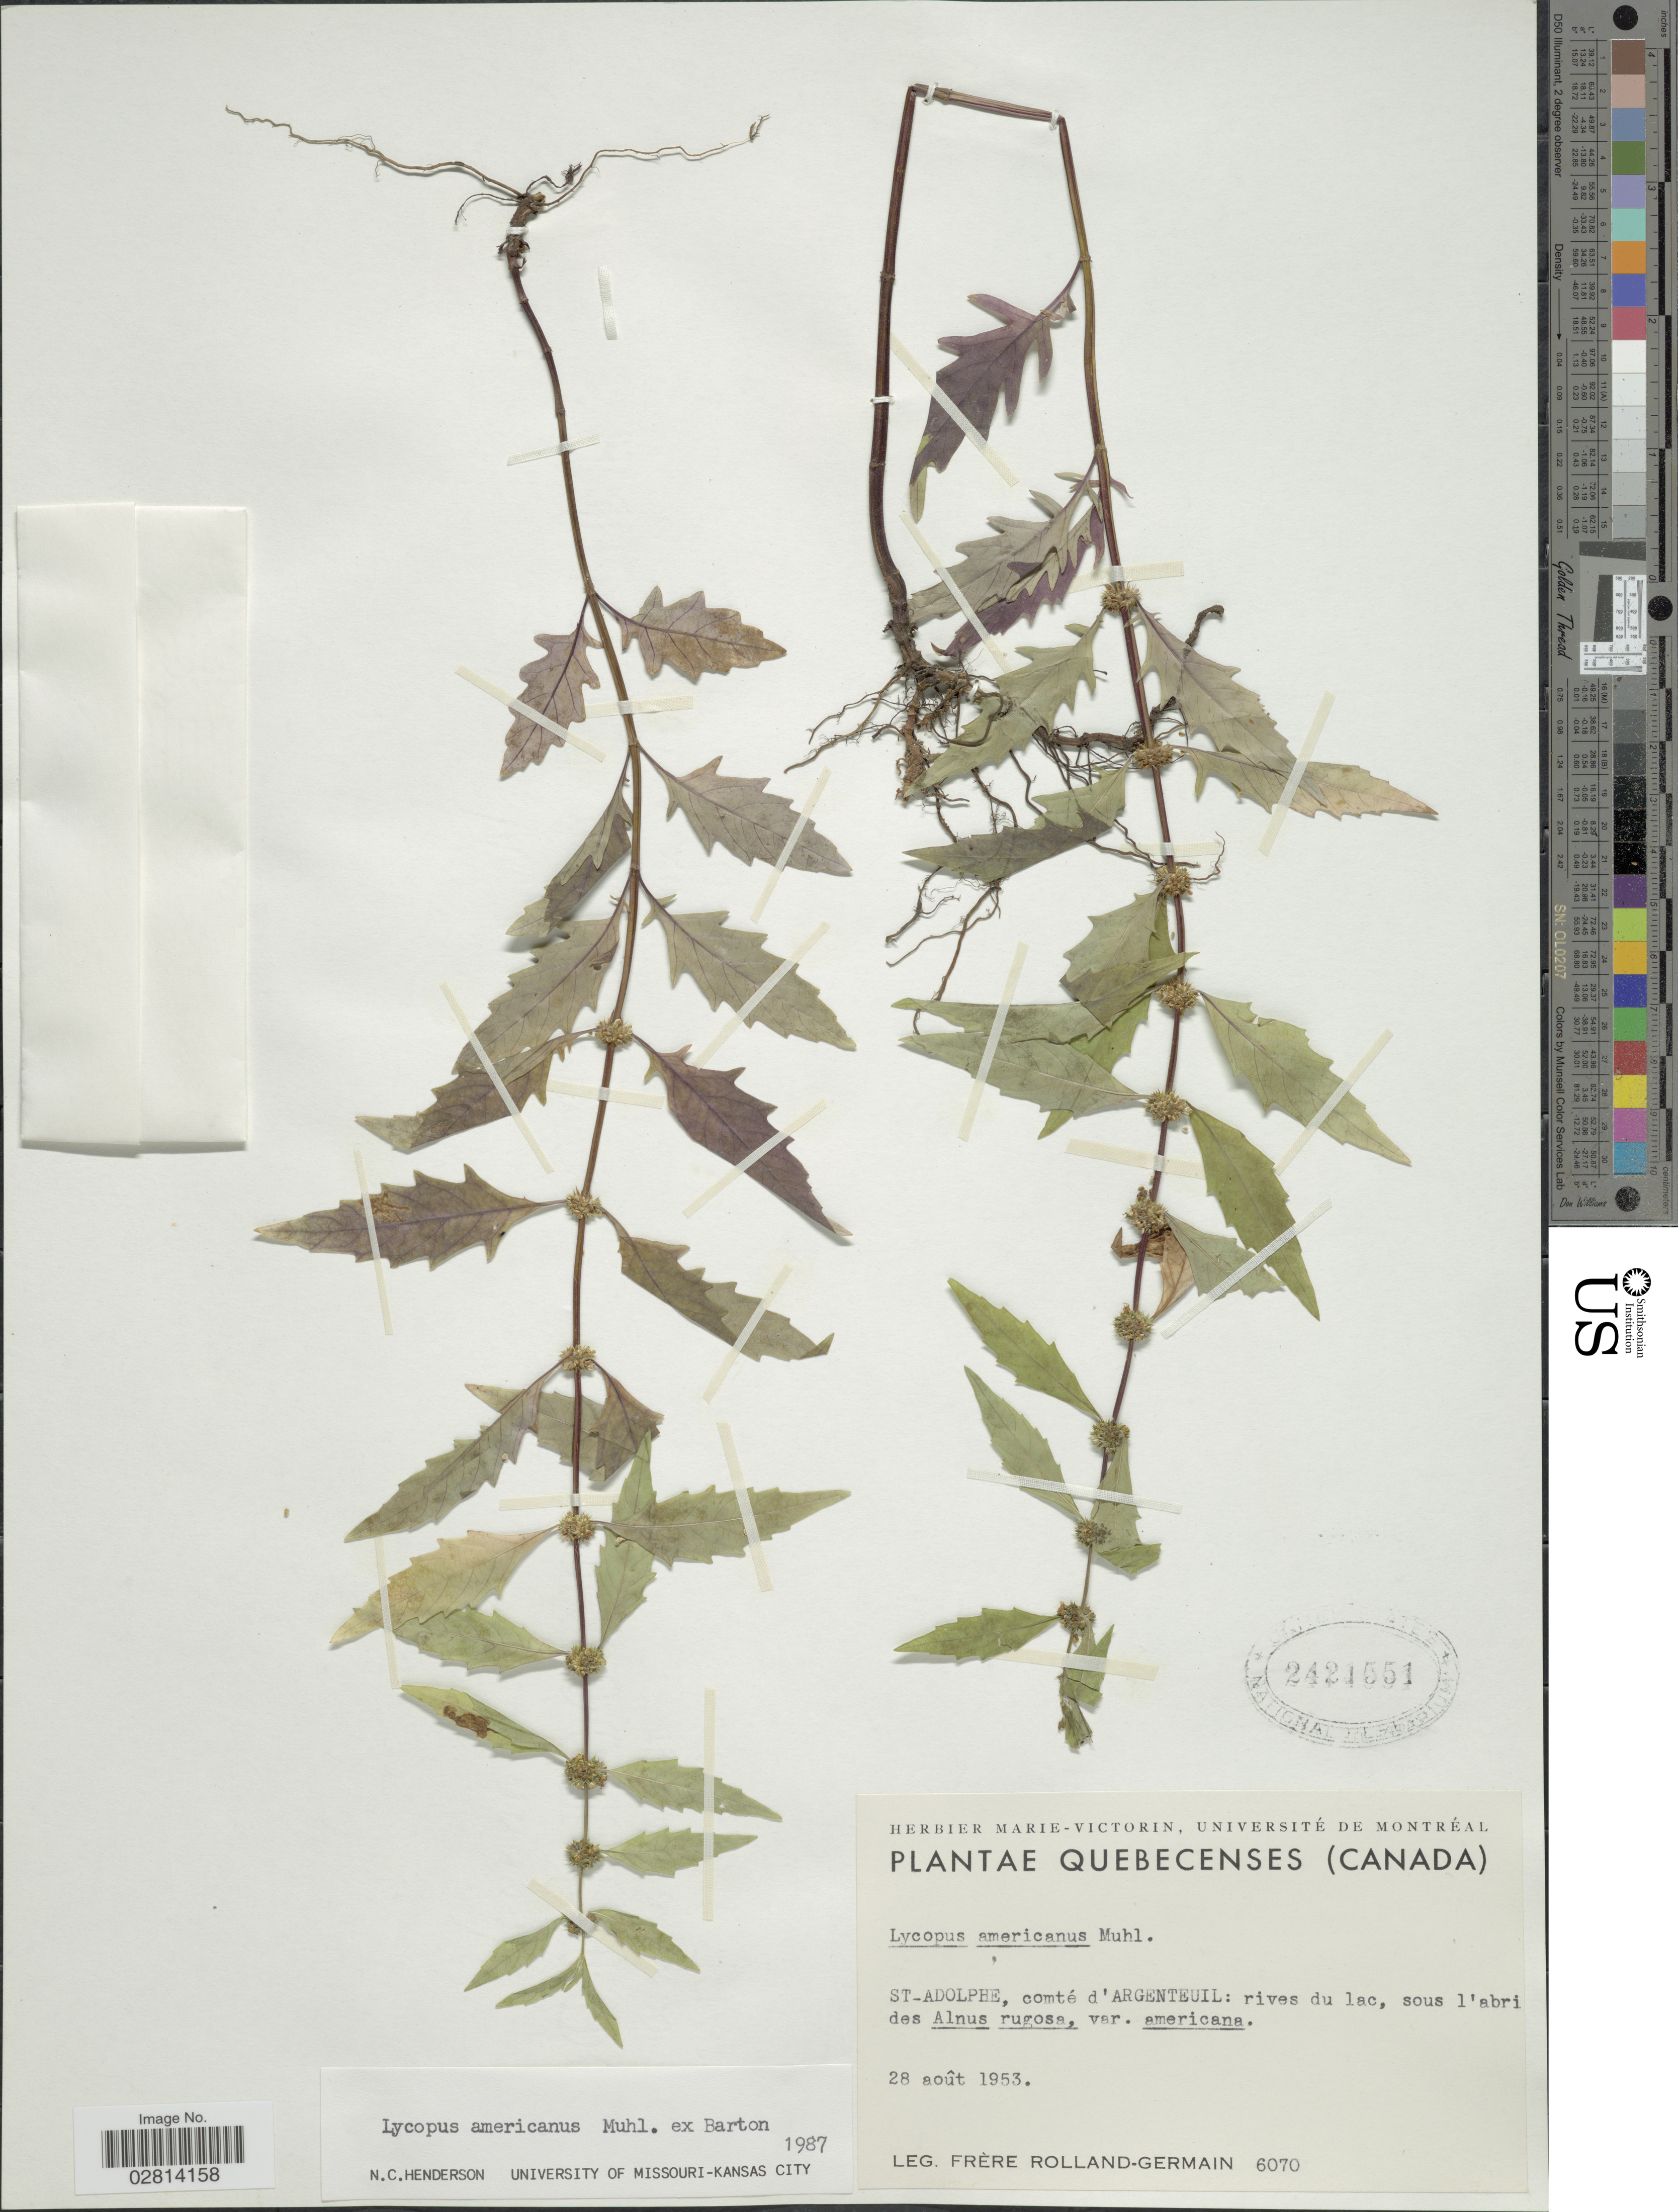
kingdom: Plantae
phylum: Tracheophyta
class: Magnoliopsida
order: Lamiales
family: Lamiaceae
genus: Lycopus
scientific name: Lycopus americanus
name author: Muhl. ex W.P.C. Barton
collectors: Rolland-Germain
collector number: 6070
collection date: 1953-08-28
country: Canada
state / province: Quebec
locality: St-Adolphe, comté d'Argenteuil: rives du lac.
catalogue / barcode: US 2421551